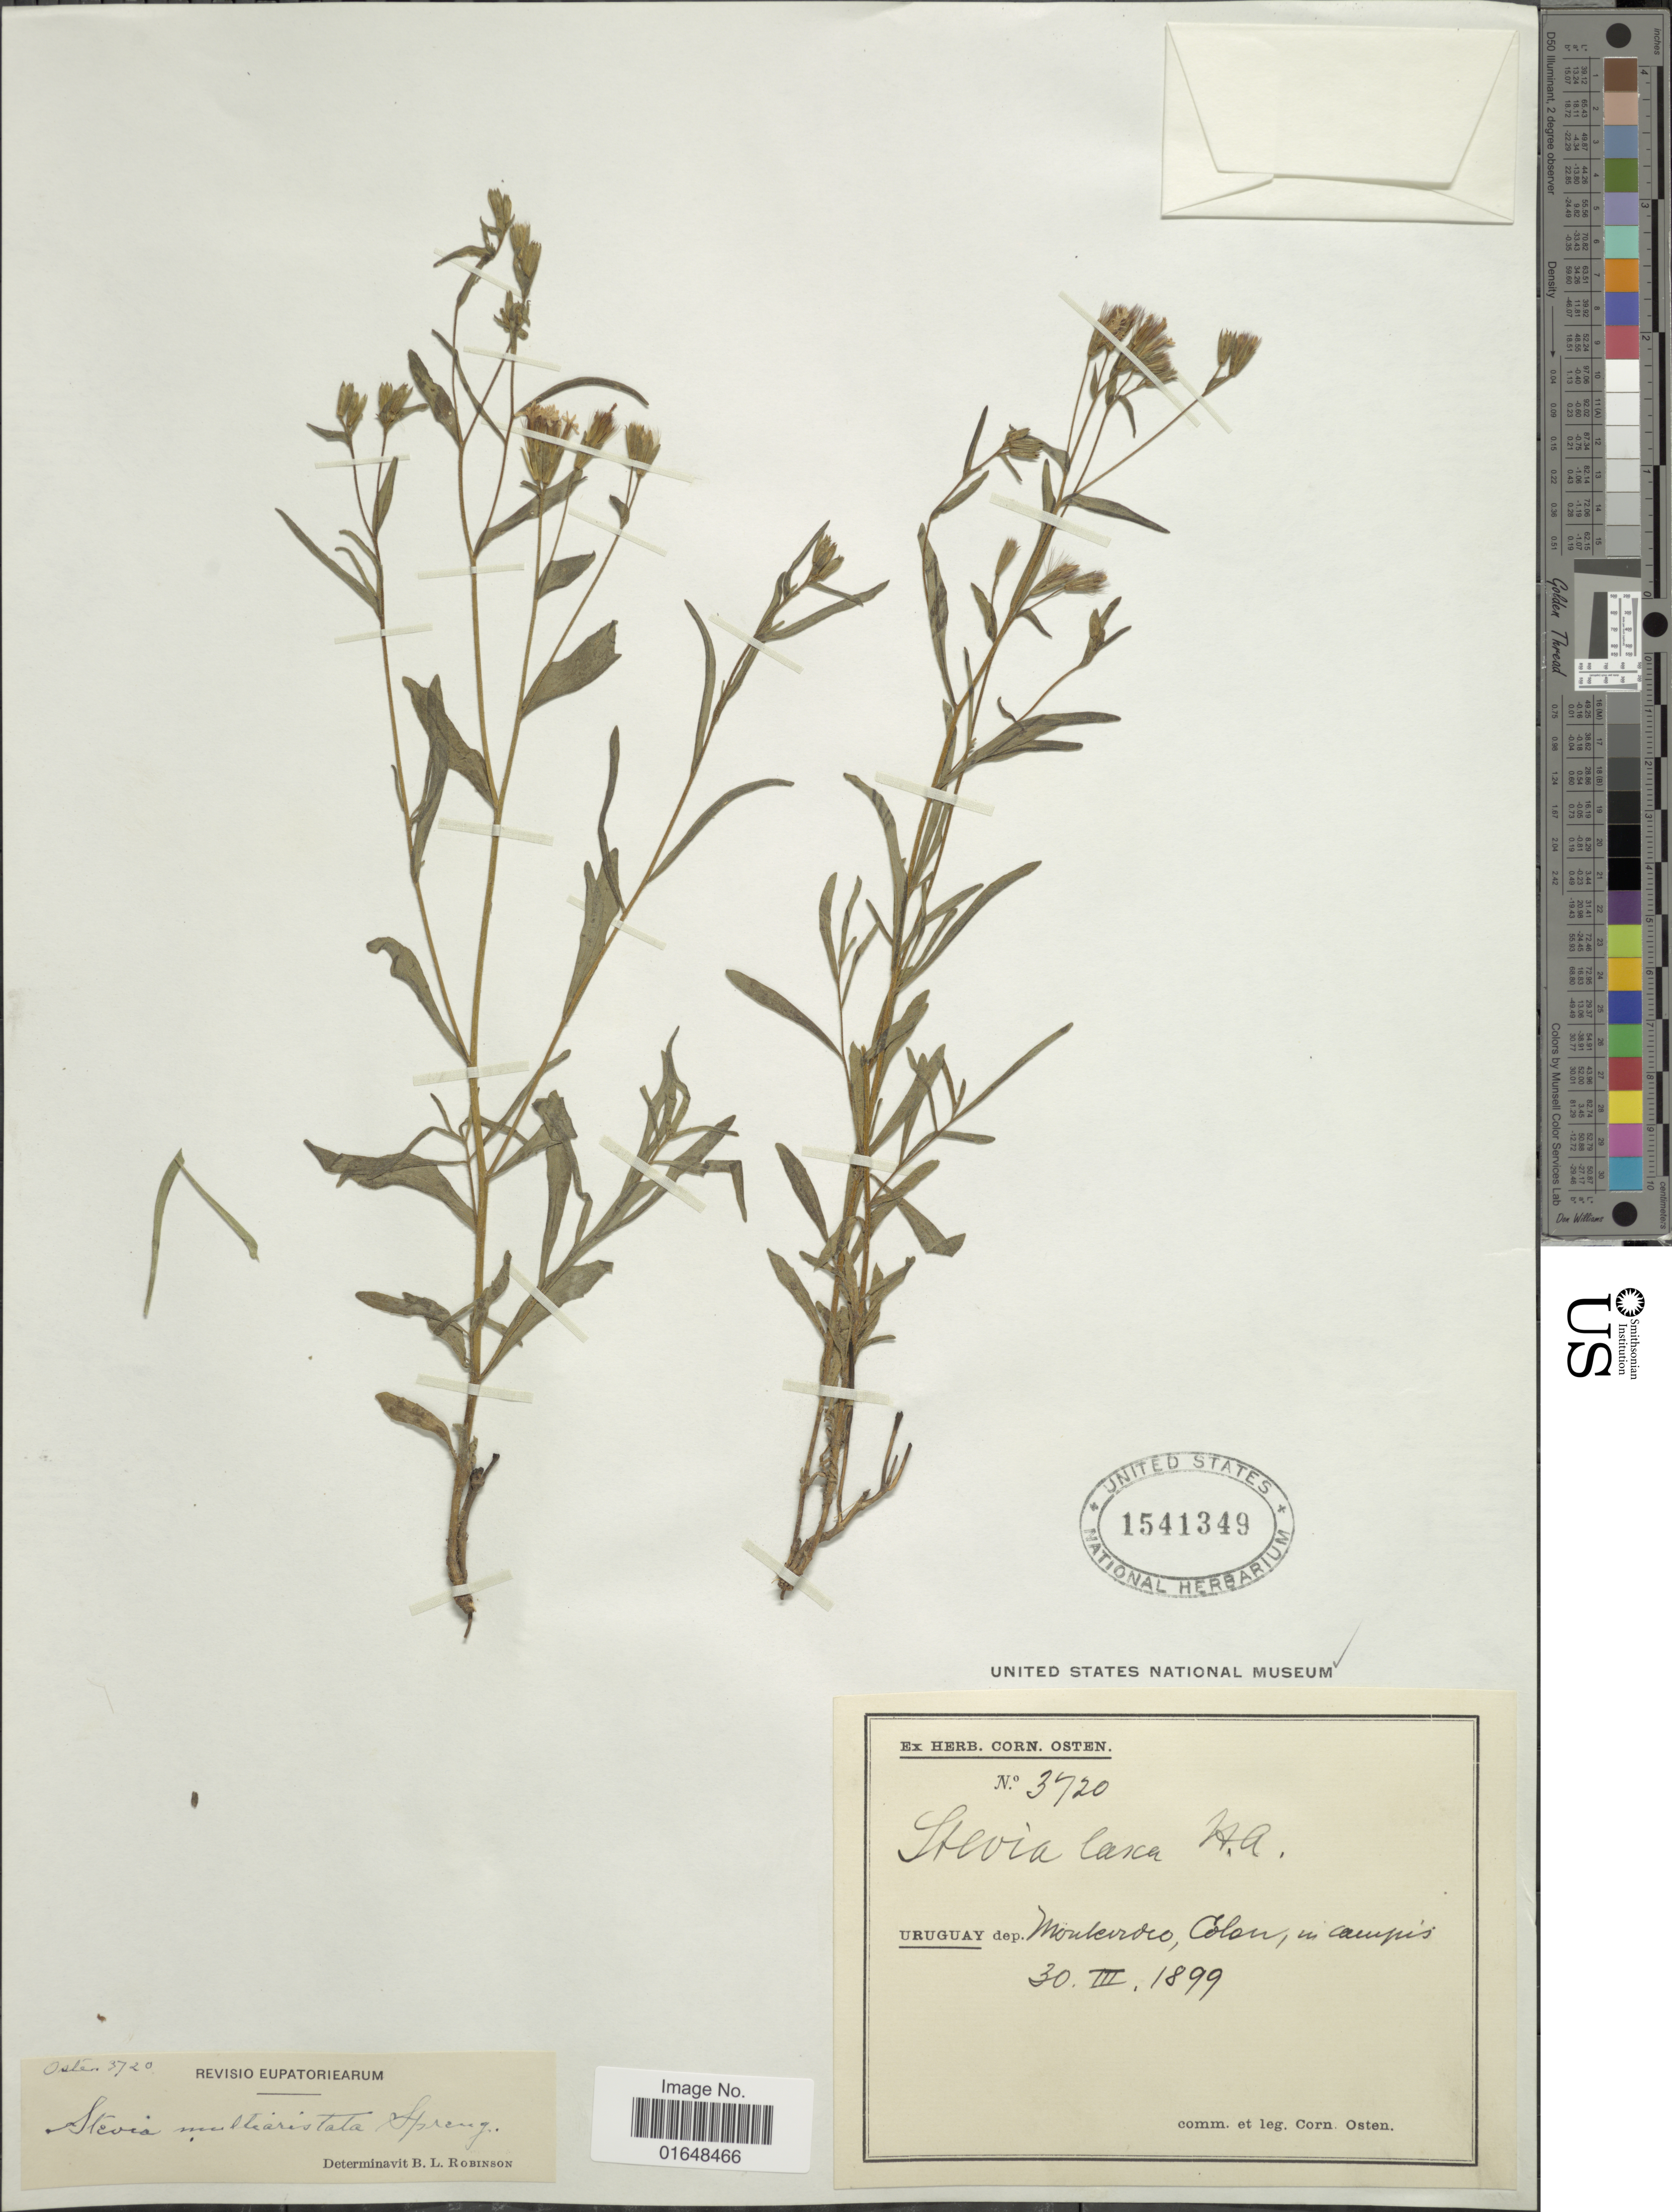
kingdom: Plantae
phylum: Tracheophyta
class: Magnoliopsida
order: Asterales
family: Asteraceae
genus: Stevia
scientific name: Stevia multiaristata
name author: Spreng.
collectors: C. Osten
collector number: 3720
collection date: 1899-03-30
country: Uruguay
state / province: Montevideo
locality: Uruguay dep. Montevideo, Colon, in campis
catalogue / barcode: US 1541349